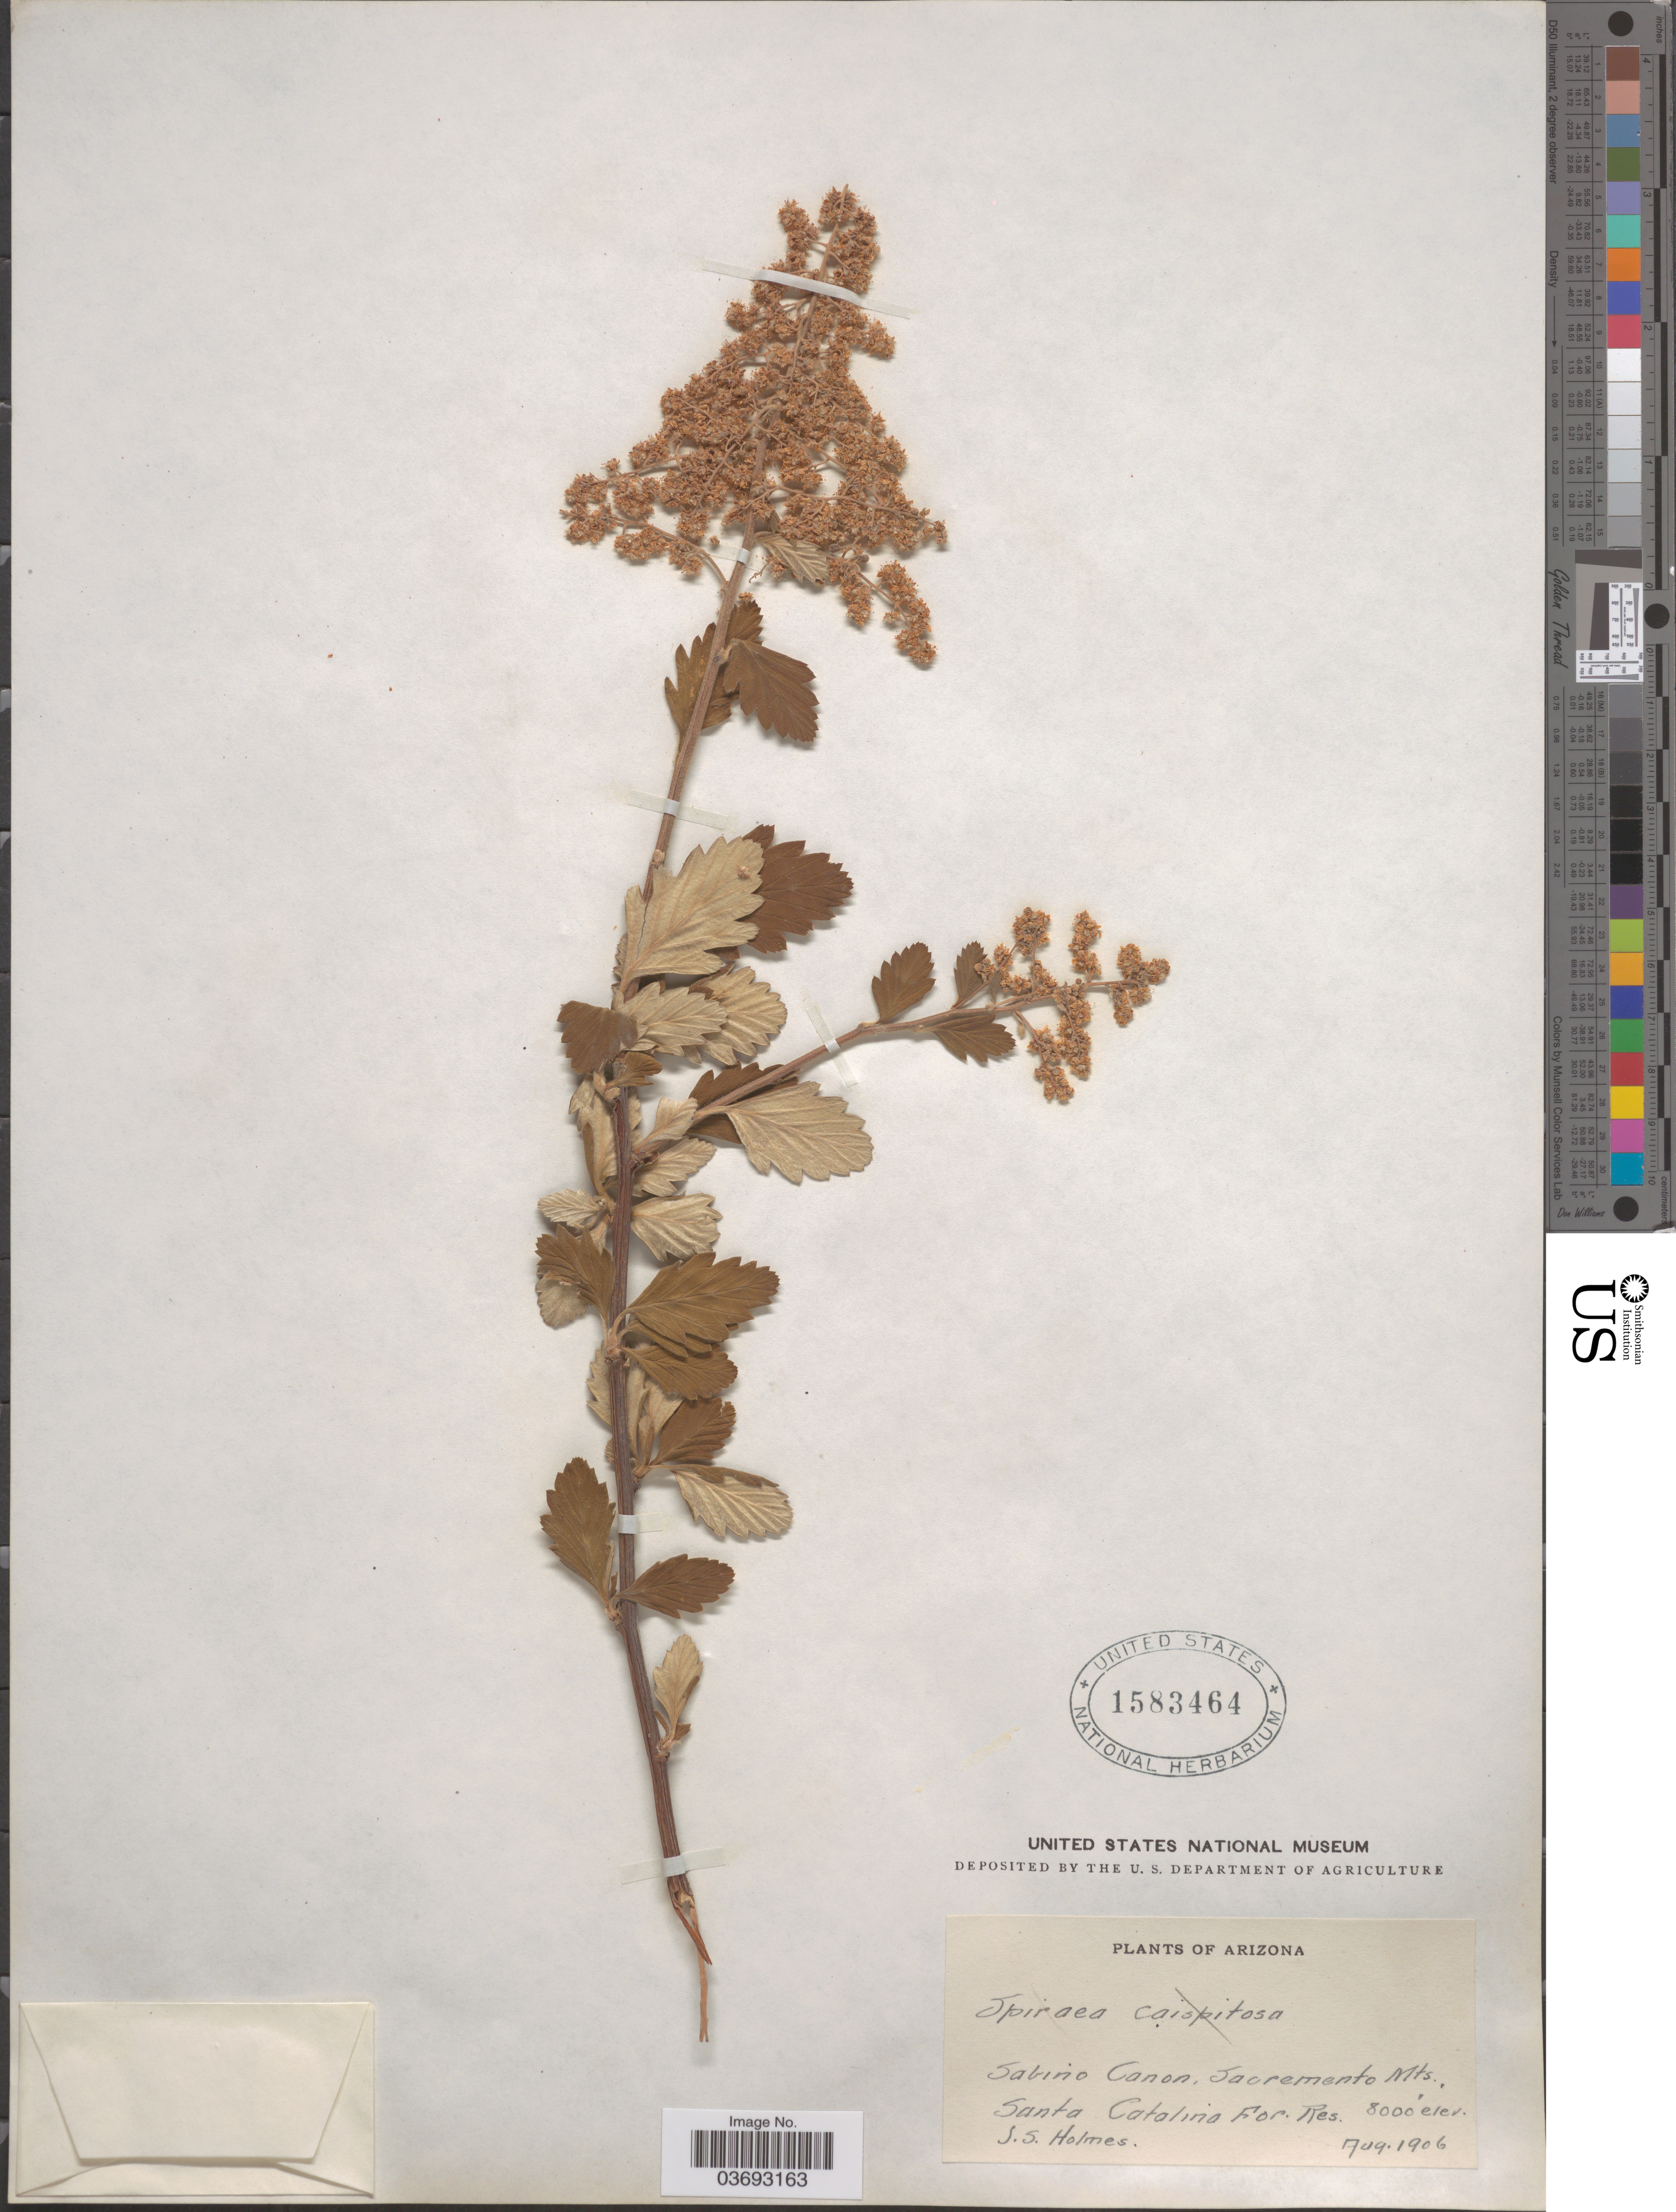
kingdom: Plantae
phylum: Tracheophyta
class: Magnoliopsida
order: Rosales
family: Rosaceae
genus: Spiraea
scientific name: Spiraea sp.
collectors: J. Holmes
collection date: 1906-08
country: United States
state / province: Arizona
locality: Sabino Canon, Sacremento Mts., Santa Catalina For. Res.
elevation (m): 2438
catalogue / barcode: US 1583464